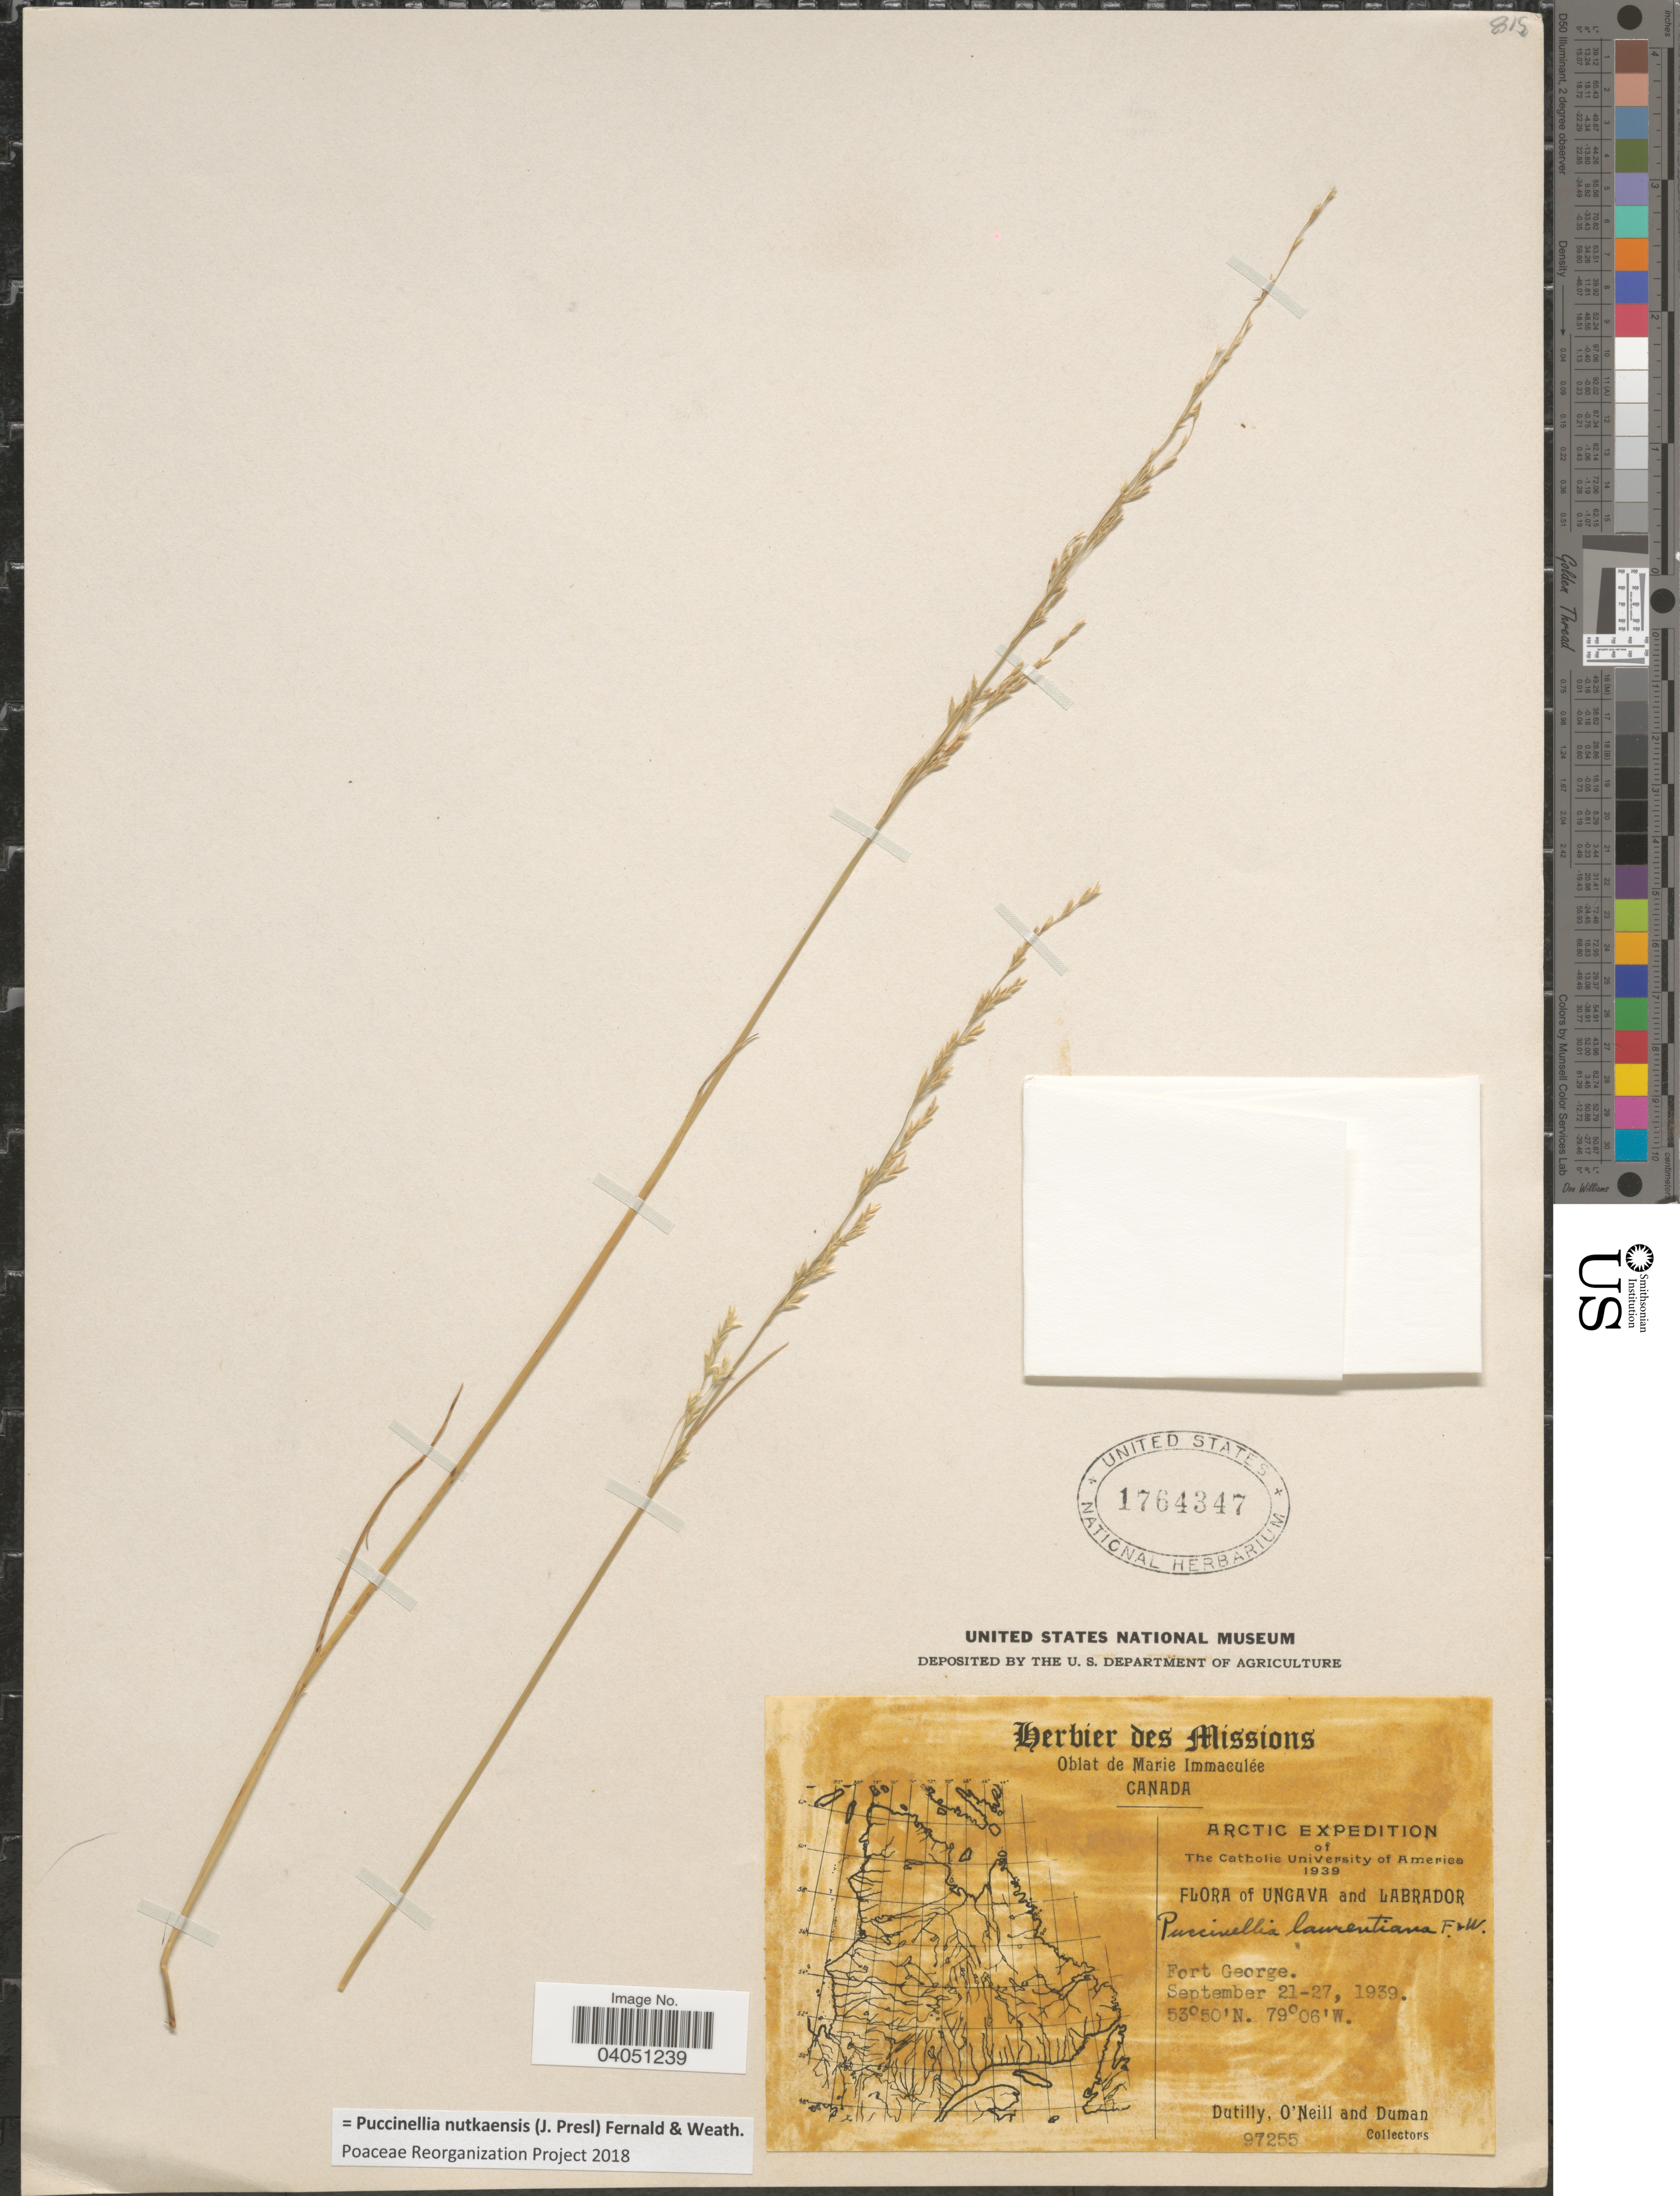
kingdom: Plantae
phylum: Tracheophyta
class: Liliopsida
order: Poales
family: Poaceae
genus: Puccinellia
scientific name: Puccinellia nutkaensis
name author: (J. Presl) Fernald & Weath.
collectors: -. Dutilly, O' Neill & -. Duman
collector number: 97255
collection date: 1939-09-21/1939-09-27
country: Canada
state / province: Newfoundland and Labrador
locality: Ungava and Labrador. Fort George.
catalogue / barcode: US 1764347